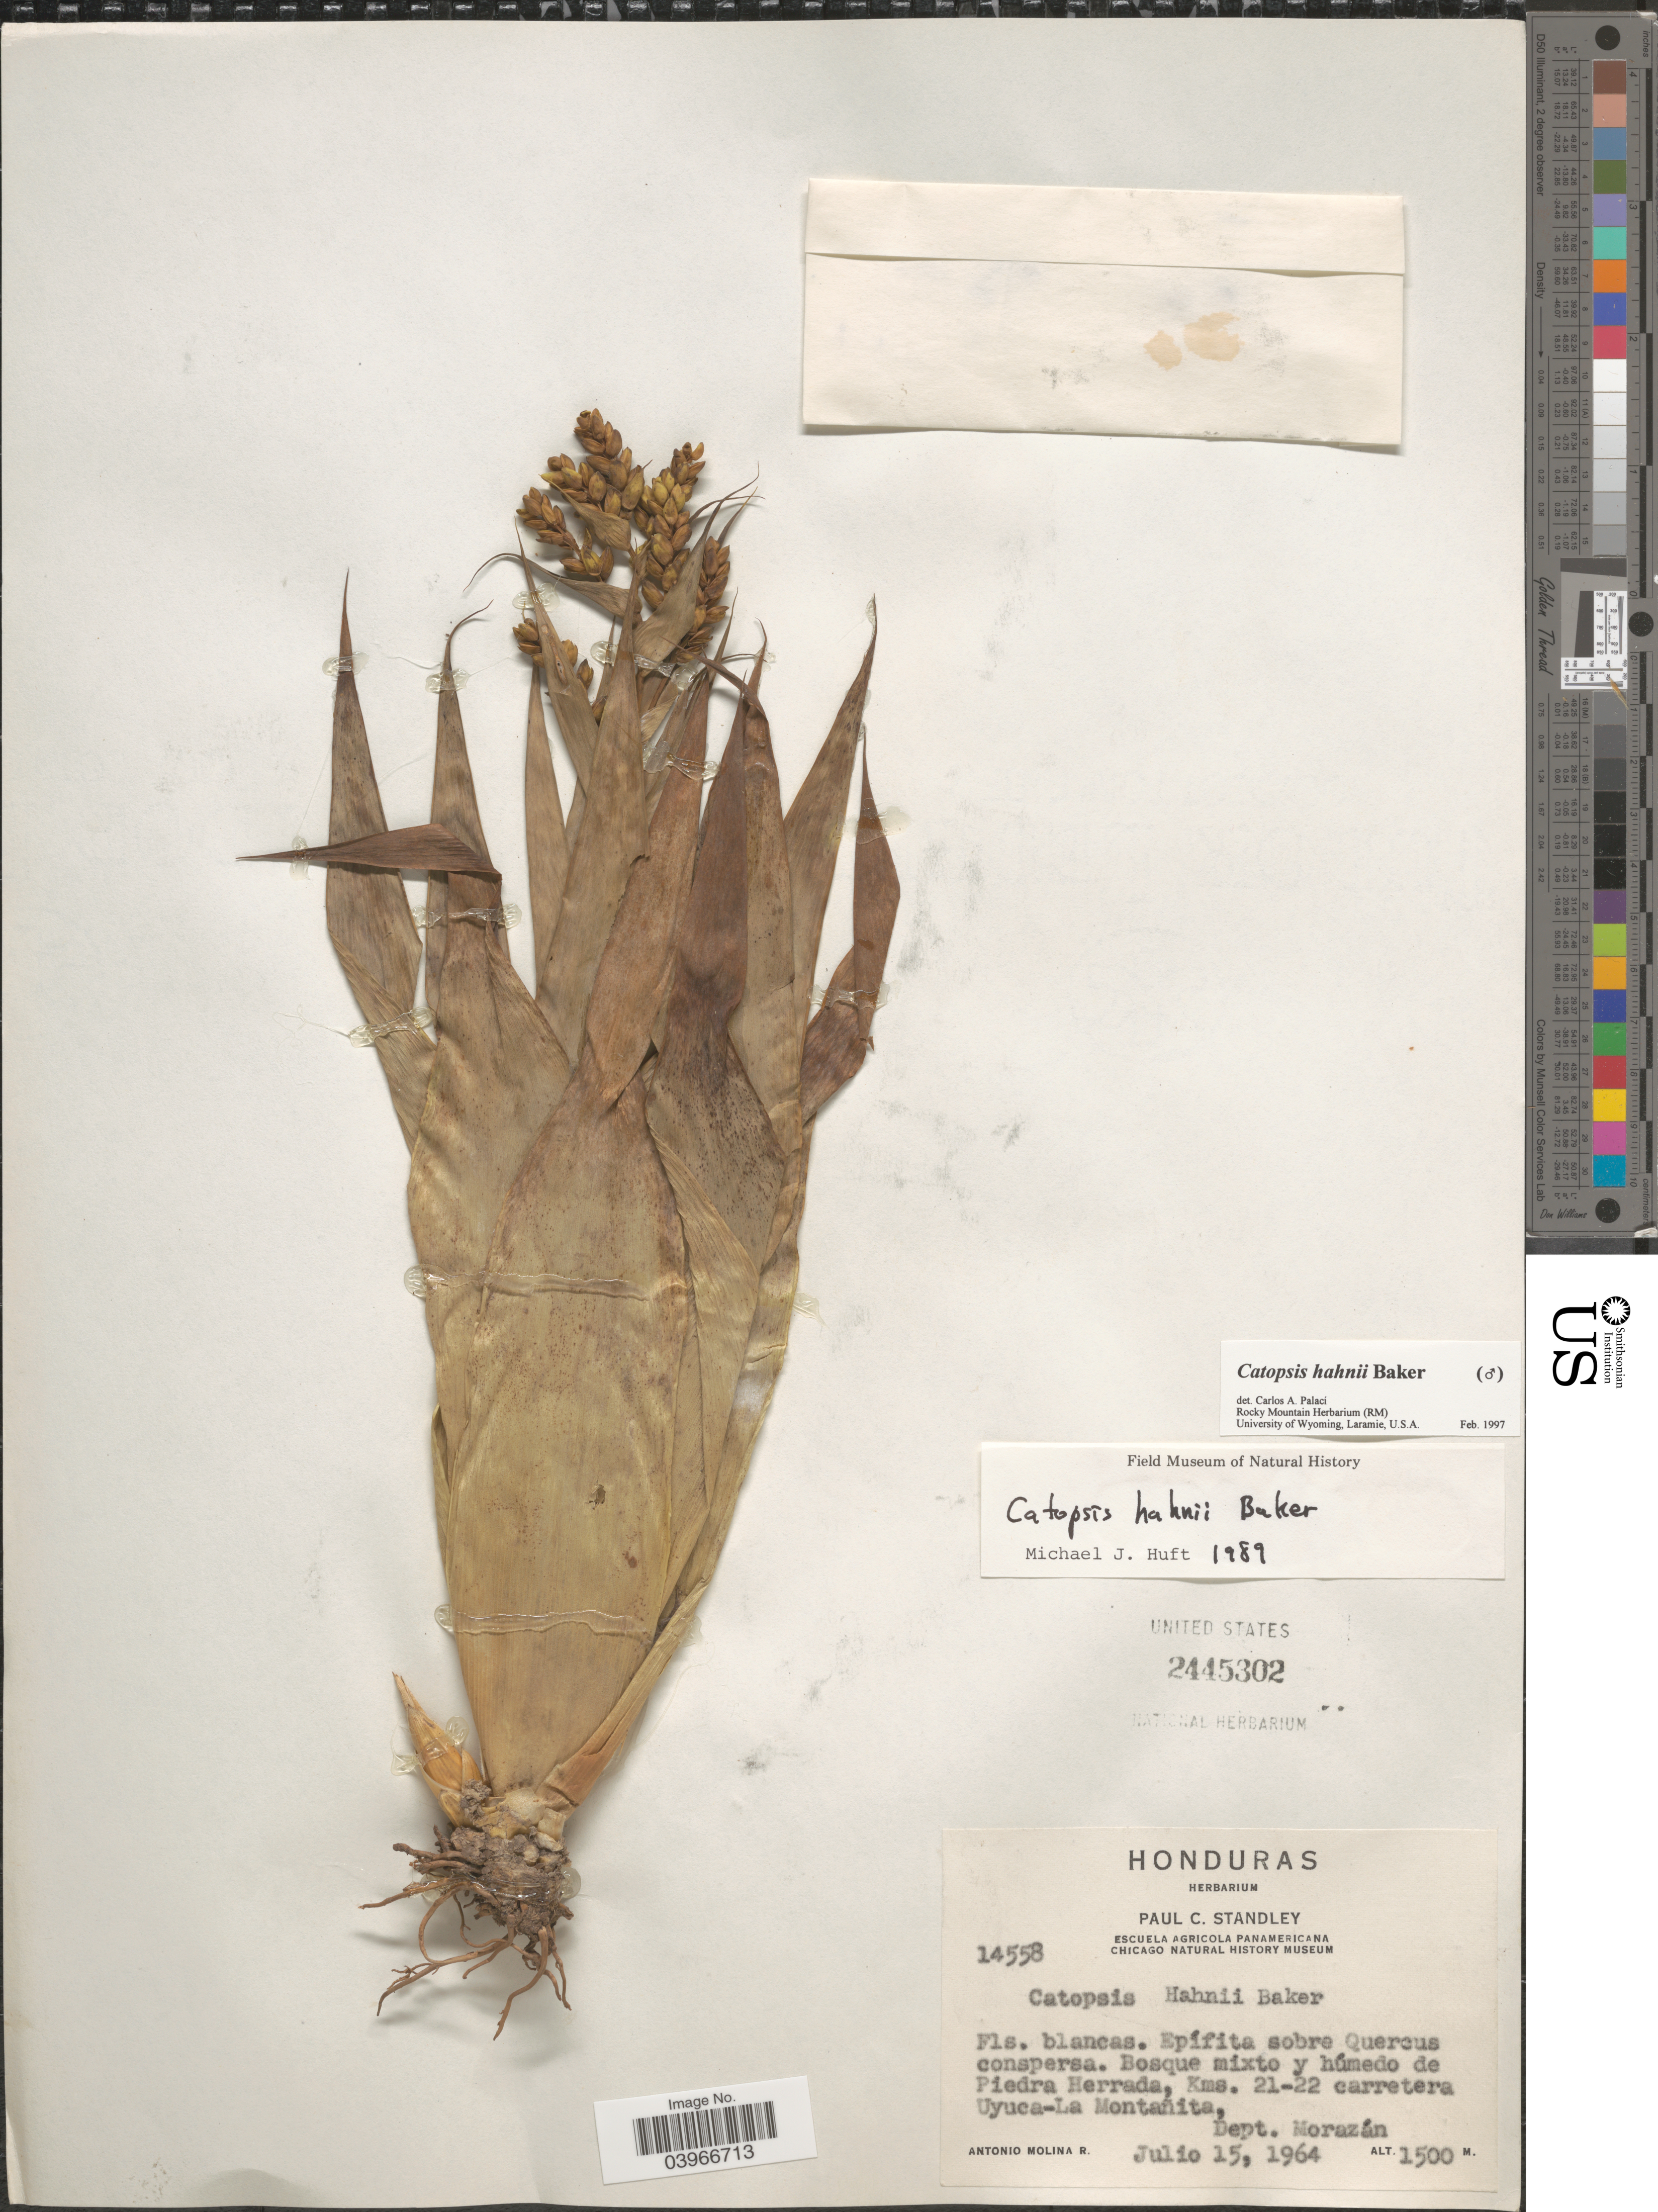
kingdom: Plantae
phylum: Tracheophyta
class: Liliopsida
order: Poales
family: Bromeliaceae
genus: Catopsis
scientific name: Catopsis hahnii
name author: Baker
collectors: A. Molina R.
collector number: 14558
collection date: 1964-07-15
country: Honduras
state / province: Fco. Morazán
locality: Bosque mixto y húmedo de Piedra Herrada, Kms. 21-22 carretera Uyuca-La Montañita, Dept. Morazán.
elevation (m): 1500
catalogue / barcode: US 2445302